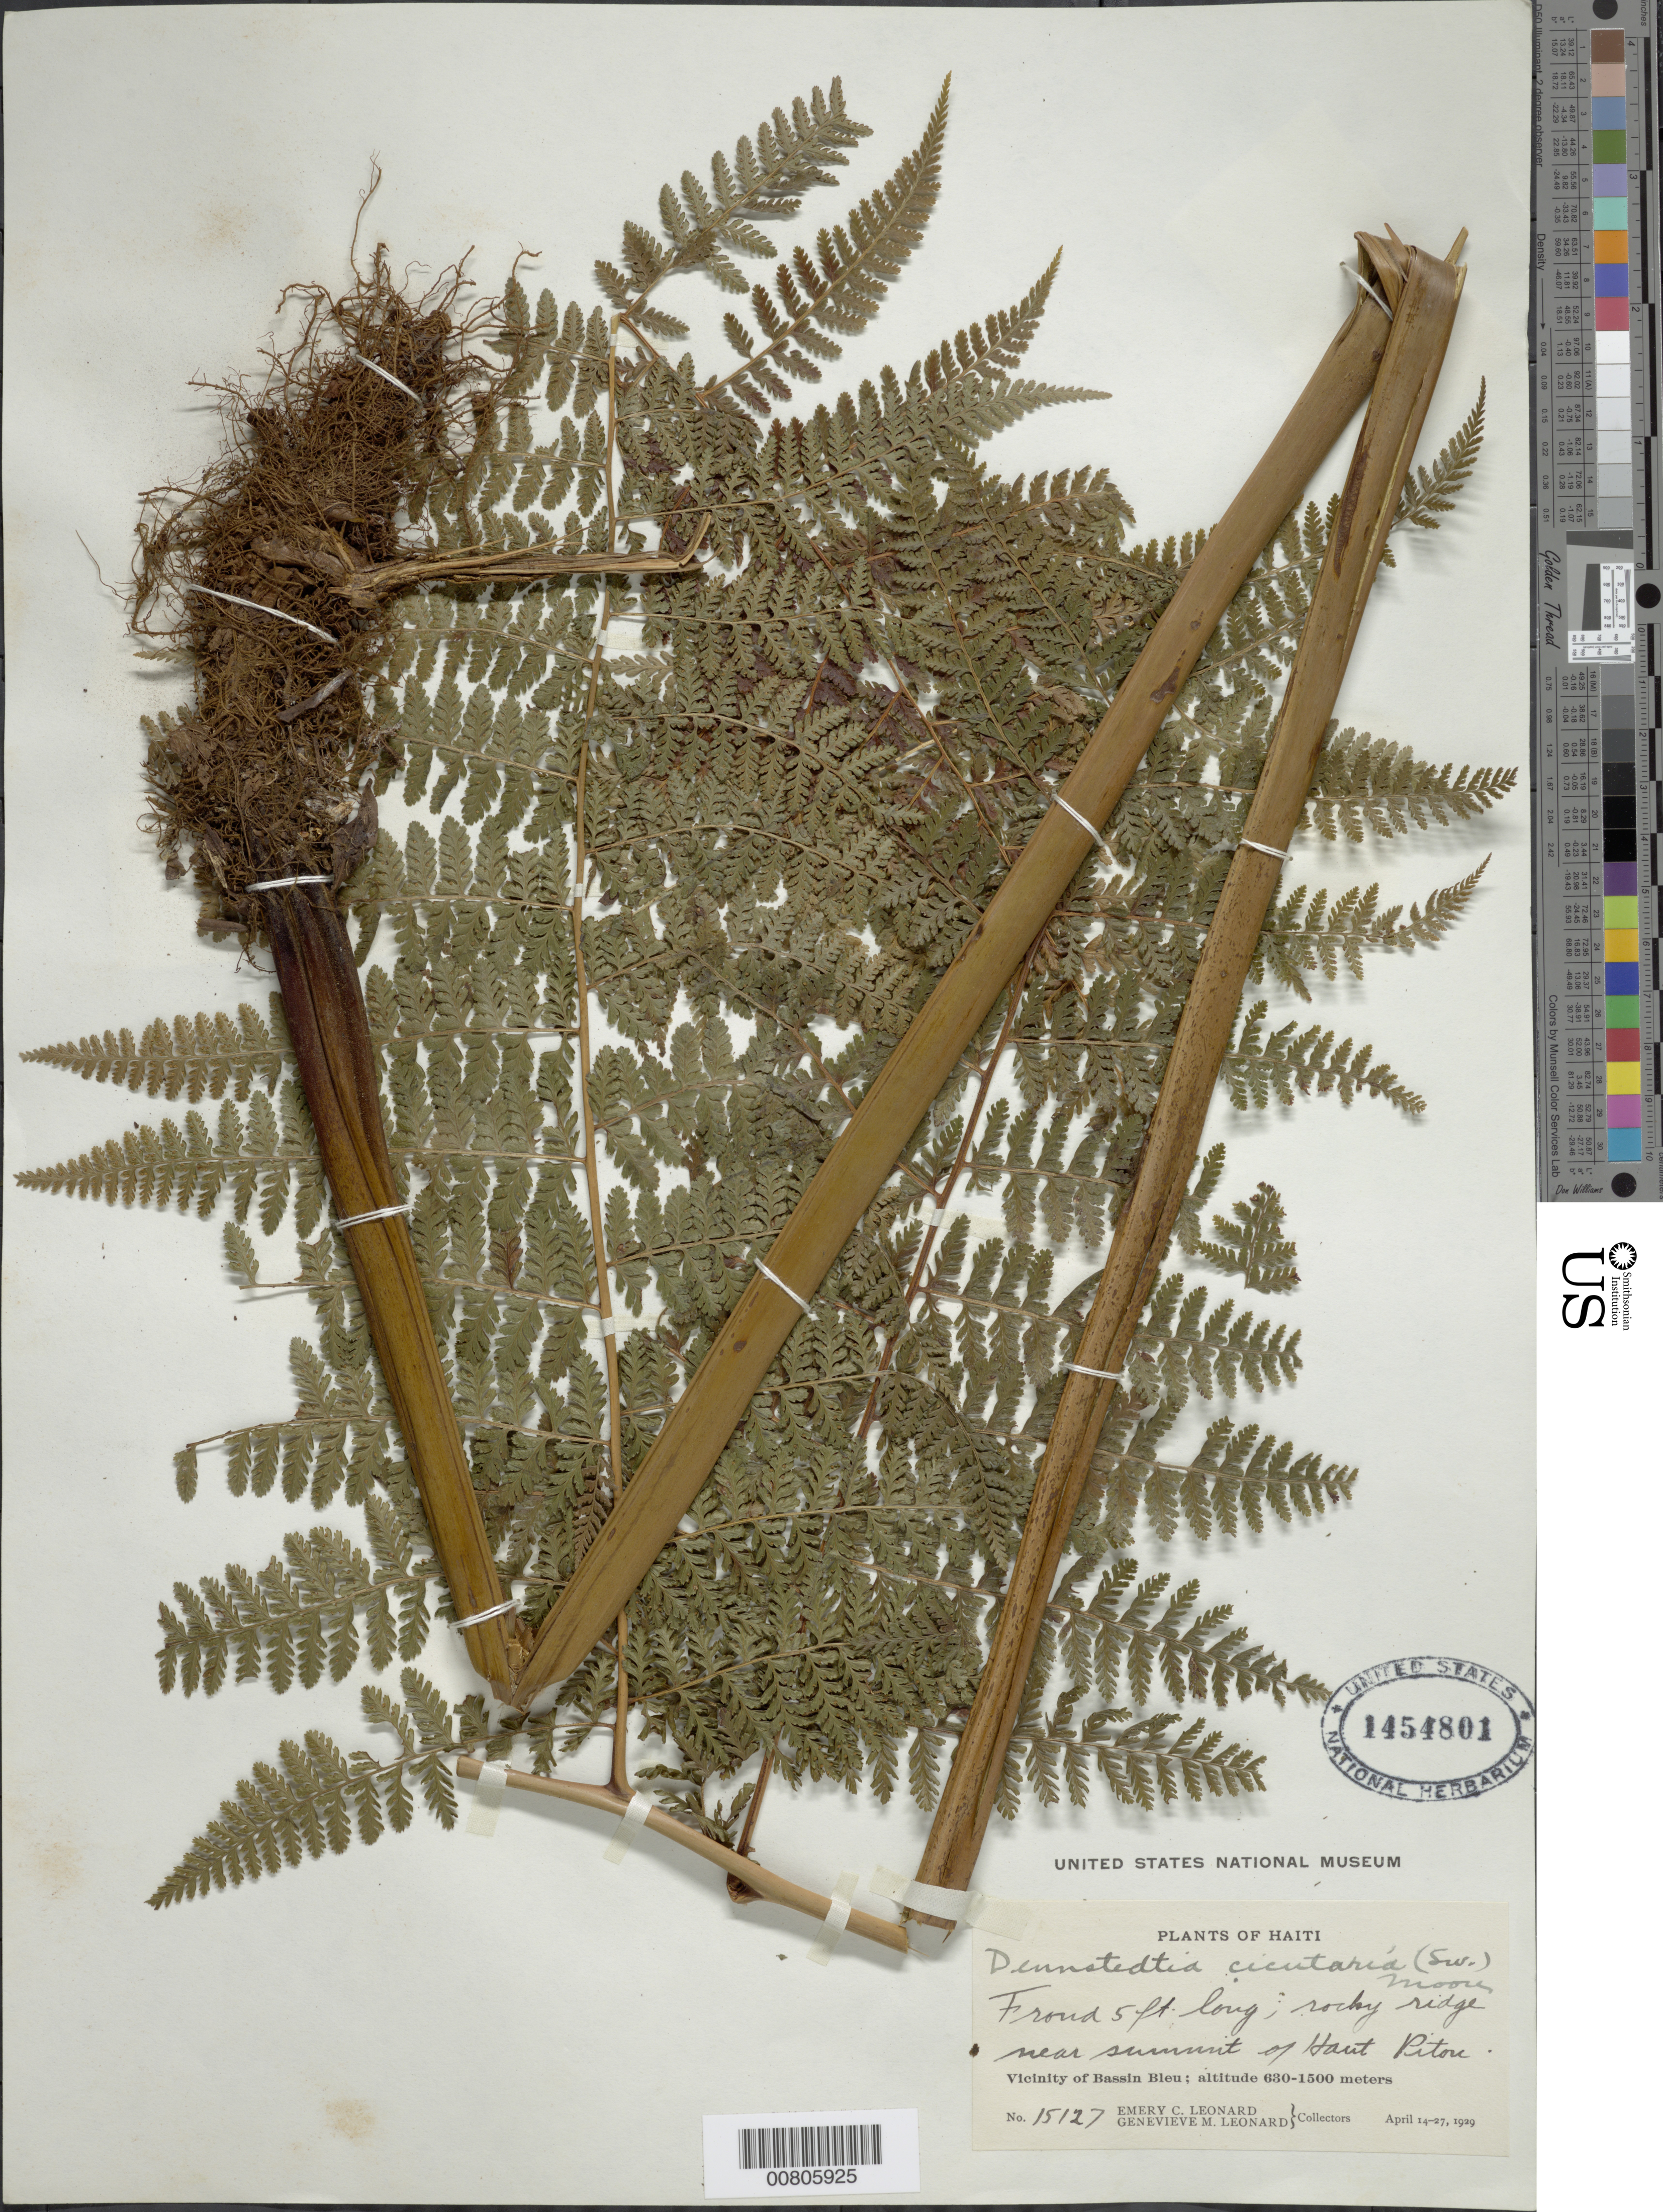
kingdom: Plantae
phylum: Tracheophyta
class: Polypodiopsida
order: Polypodiales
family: Dennstaedtiaceae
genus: Dennstaedtia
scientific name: Dennstaedtia cicutaria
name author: (Sw.) T. Moore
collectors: E. C. Leonard & G. M. Leonard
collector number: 15127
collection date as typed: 14 Apr 1929 to 27 Apr 1929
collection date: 1929-04-14/1929-04-27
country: Haiti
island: Hispaniola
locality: Bassin Bleu, near summit of Haut Piton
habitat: Rocky ridge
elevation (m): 630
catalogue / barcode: US 1454801